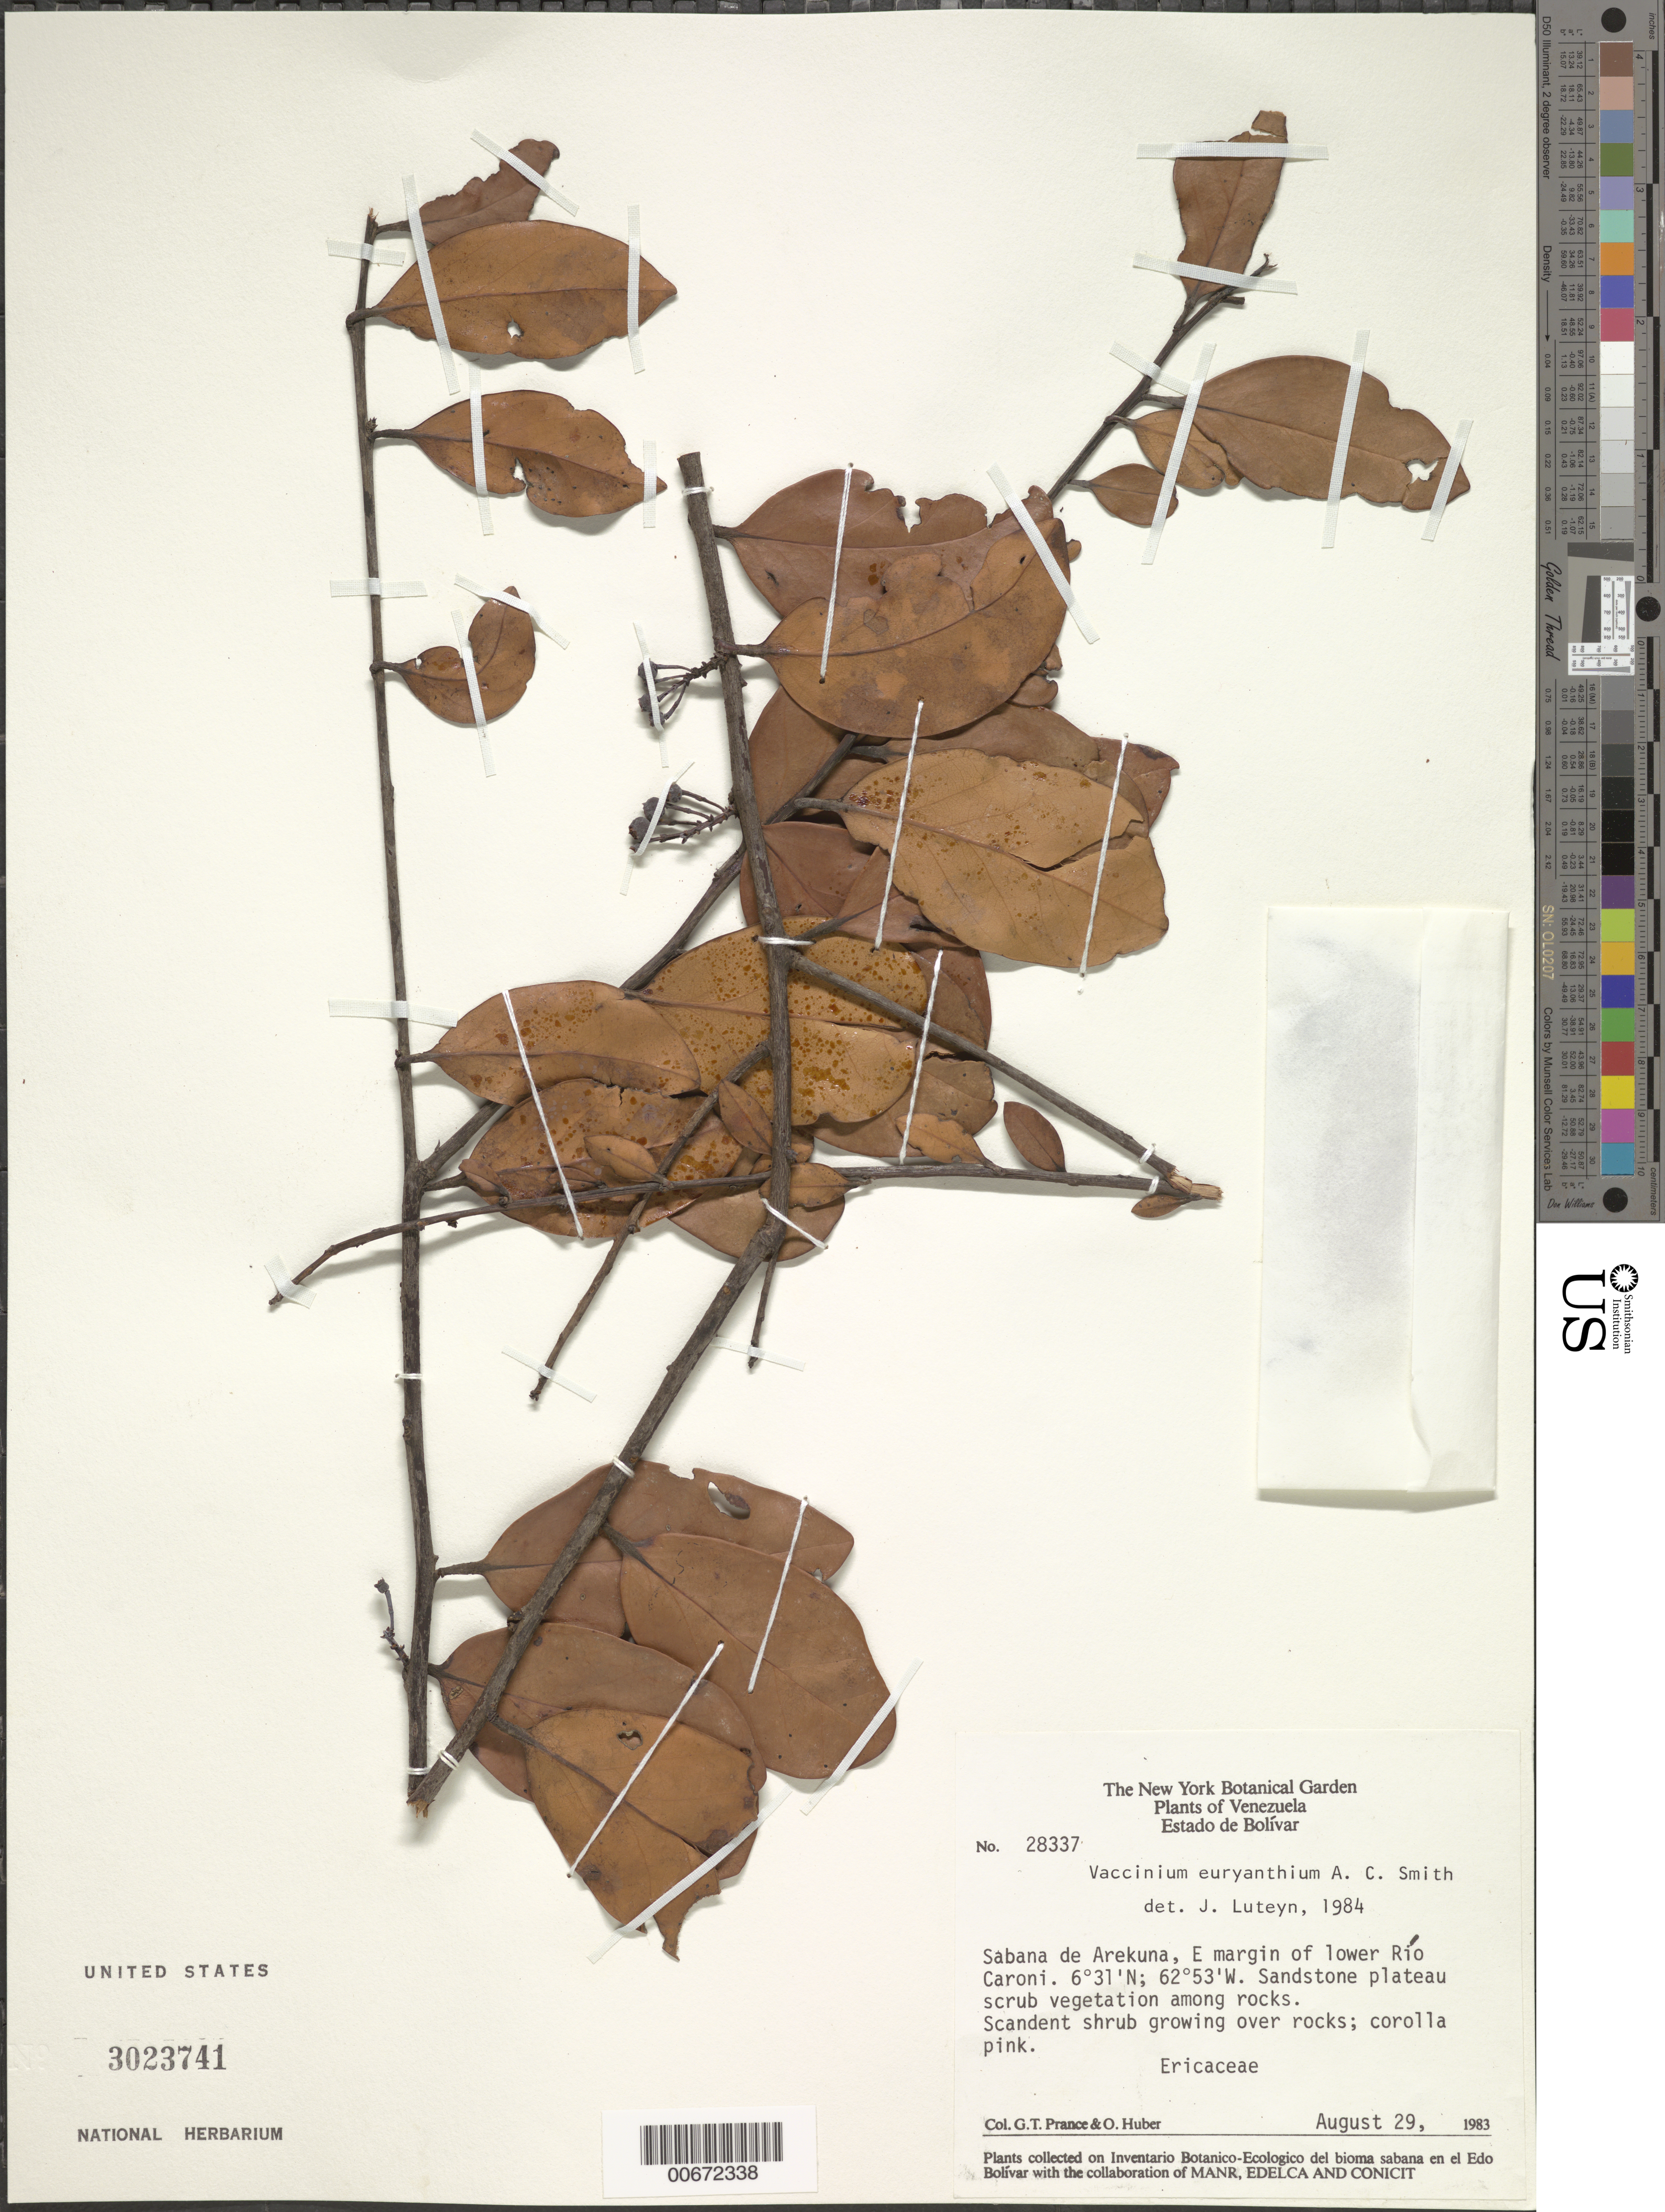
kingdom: Plantae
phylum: Tracheophyta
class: Magnoliopsida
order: Ericales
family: Ericaceae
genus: Vaccinium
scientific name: Vaccinium euryanthum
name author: A.C. Sm.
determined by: Luteyn, J. L.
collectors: G. T. Prance & O. Huber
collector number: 28337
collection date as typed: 29-Aug-83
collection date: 1983-08-29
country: Venezuela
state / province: Bolívar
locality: Sabana de Arekuna, E margin of lower Río Caroní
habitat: Sandstone plateau scrub vegetation among rocks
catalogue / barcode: US 3023741